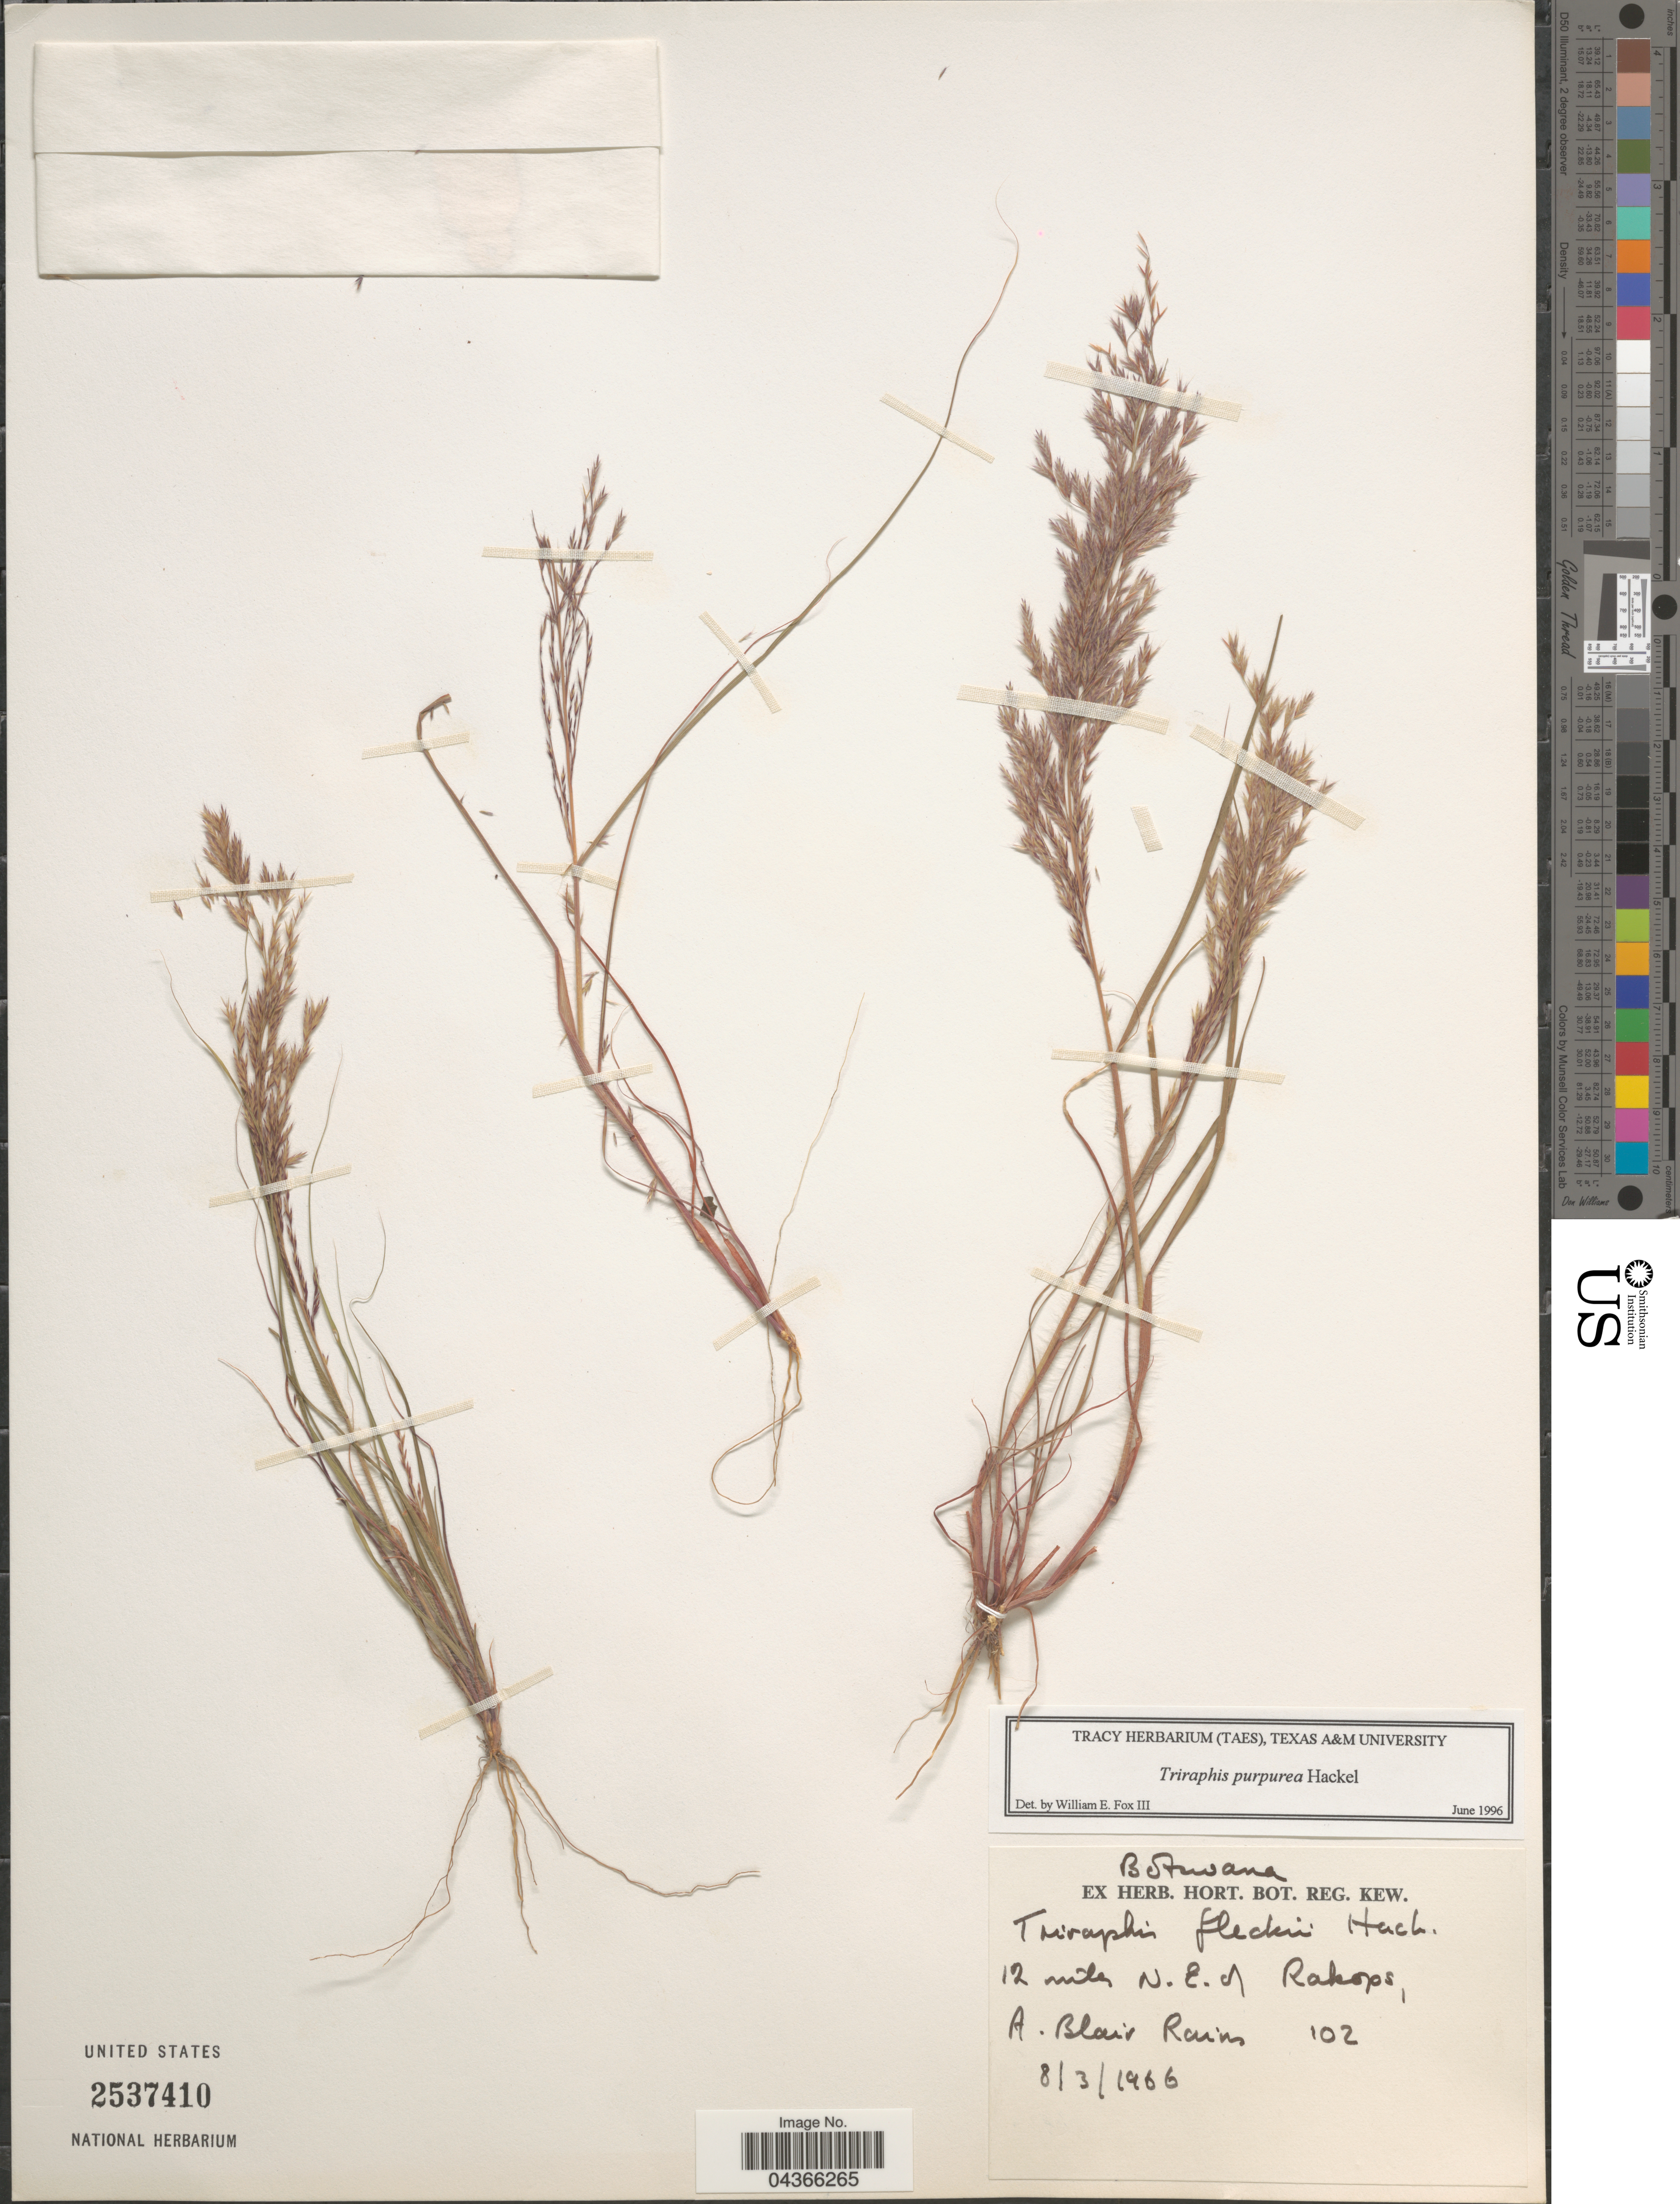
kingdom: Plantae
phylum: Tracheophyta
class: Liliopsida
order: Poales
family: Poaceae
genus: Triraphis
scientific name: Triraphis purpurea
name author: Hack.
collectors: A. Rains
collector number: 102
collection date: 1966-03-08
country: Botswana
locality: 12 miles N.E.of Rakops.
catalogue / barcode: US 2537410